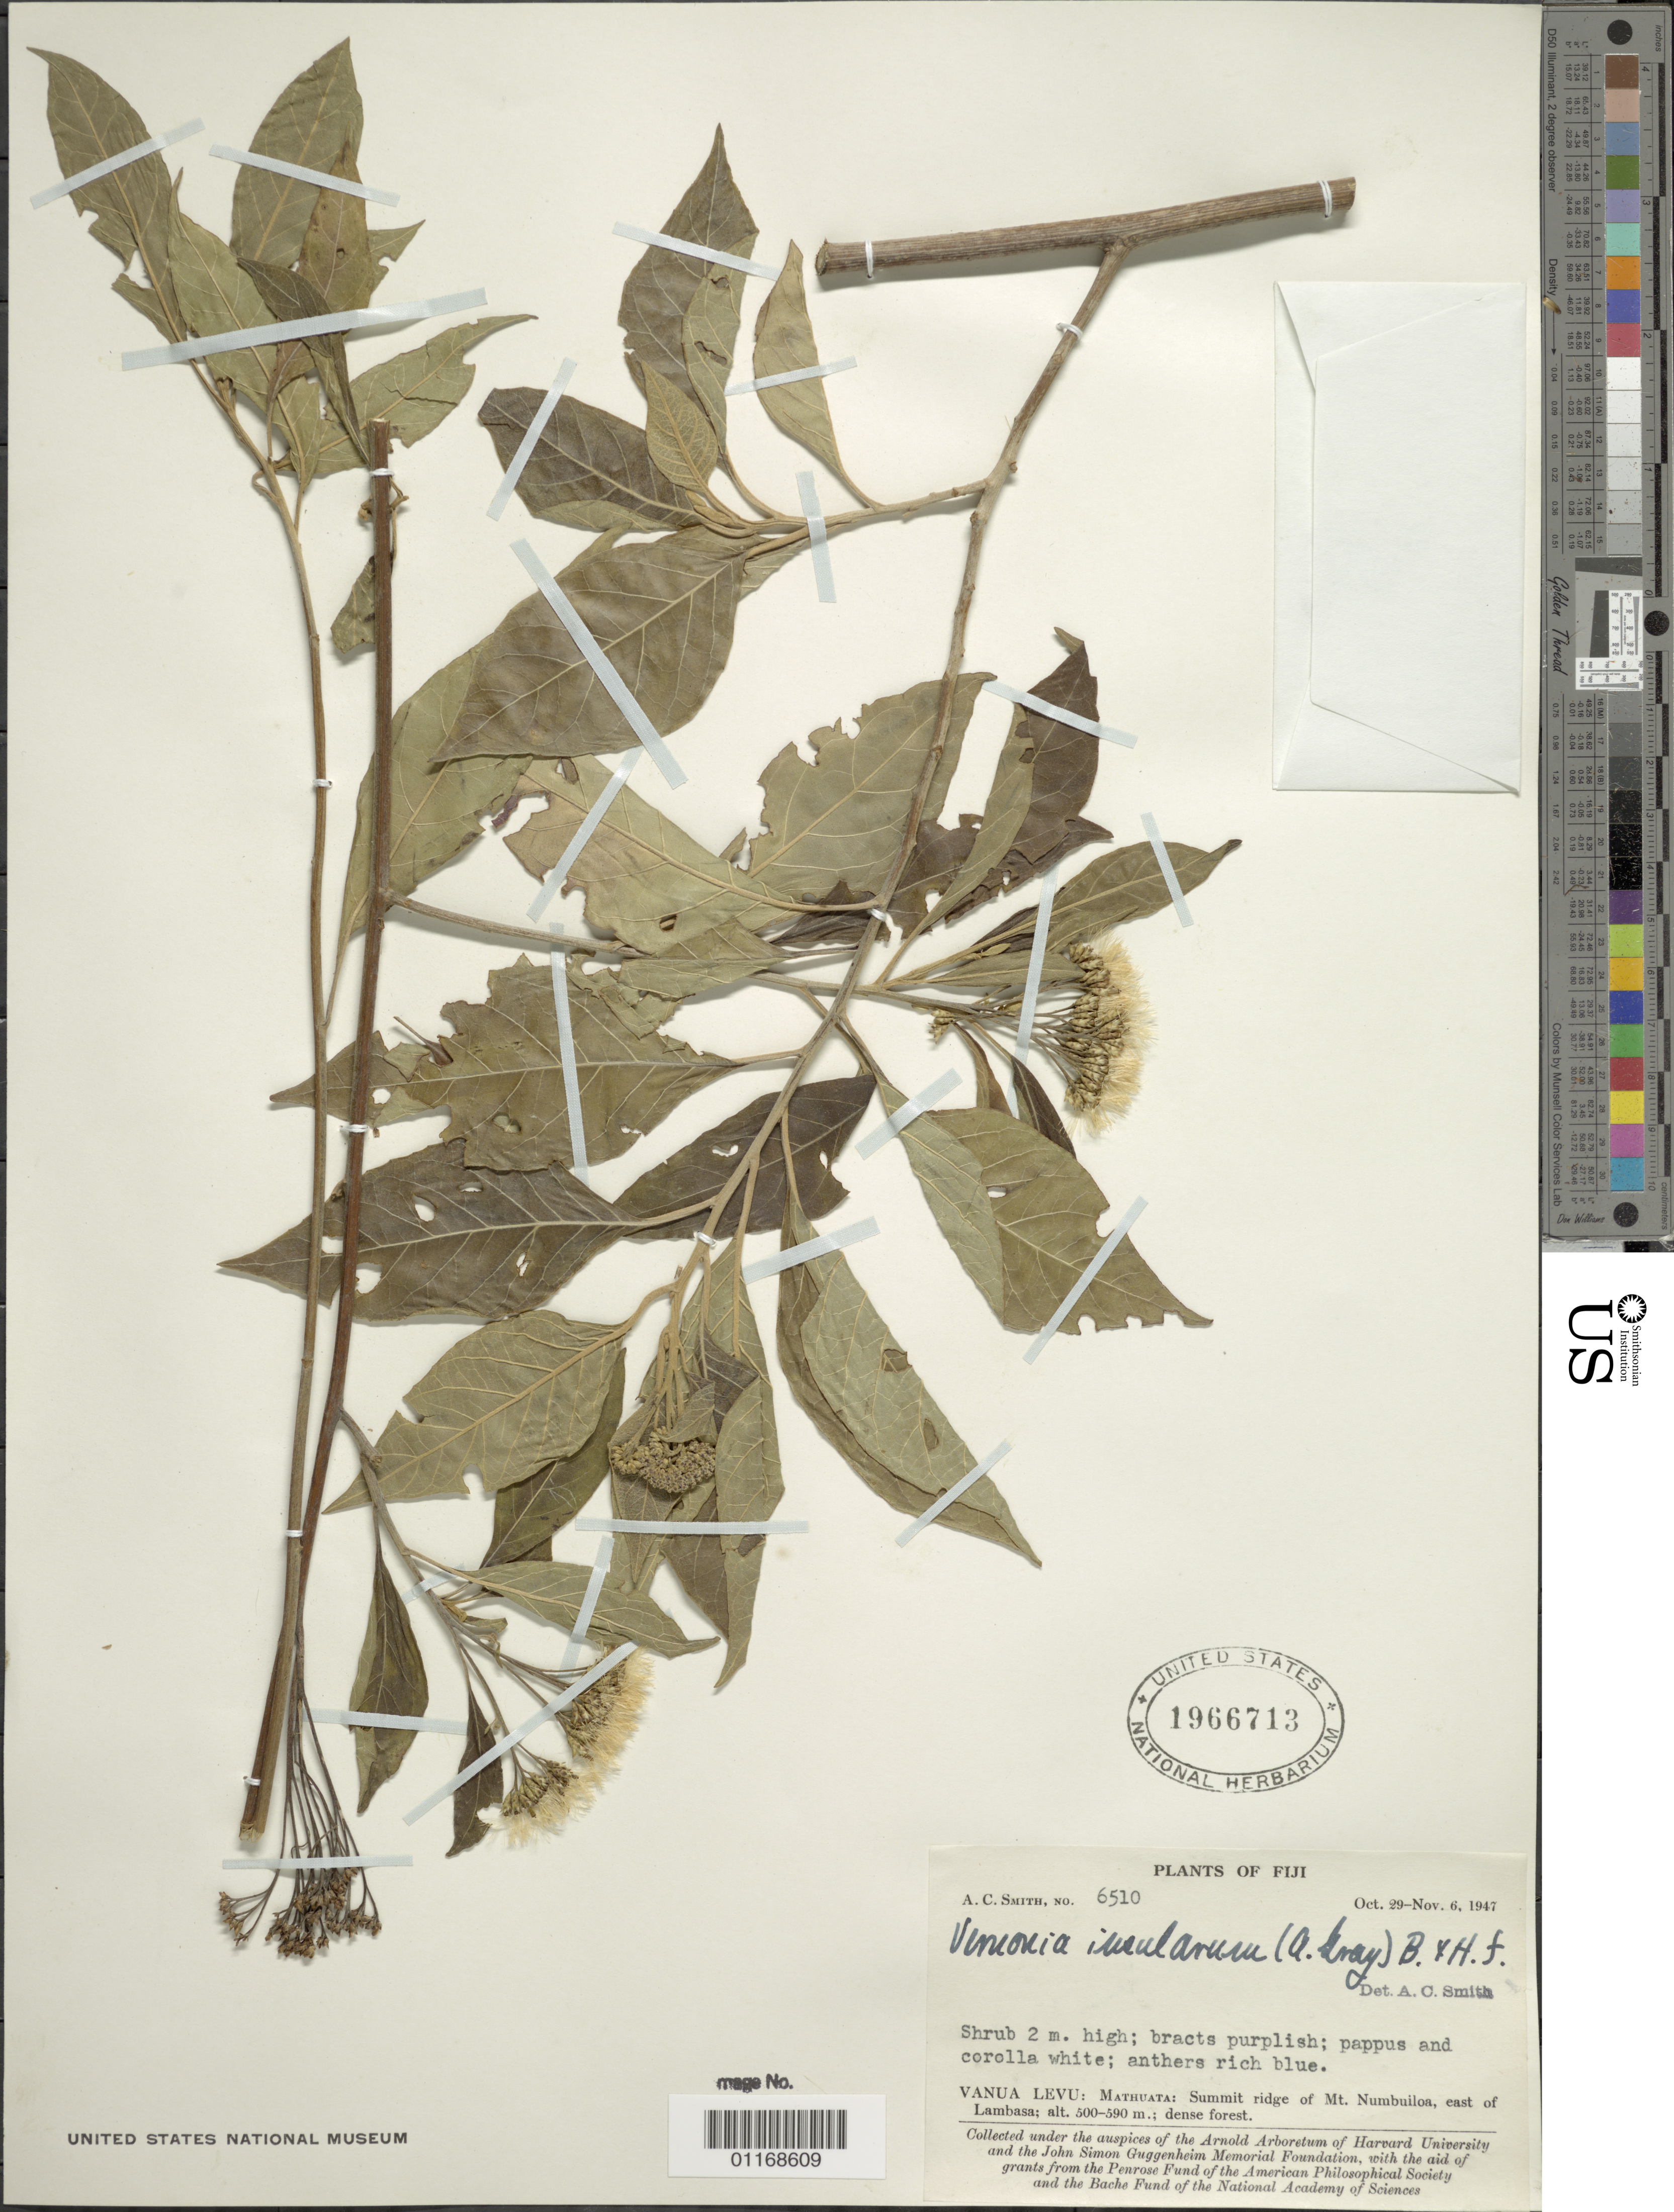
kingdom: Plantae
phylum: Tracheophyta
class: Magnoliopsida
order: Asterales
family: Asteraceae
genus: Strobocalyx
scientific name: Strobocalyx insularum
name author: (A. Gray) Sch. Bip.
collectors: A. C. Smith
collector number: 6510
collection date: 1947-10-29/1947-11-06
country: Fiji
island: Vanua Levu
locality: Mathuata; summit ridge of Mt. Numbuiloa, east of Lambasa;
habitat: Dense forest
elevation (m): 500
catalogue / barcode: US 1966713